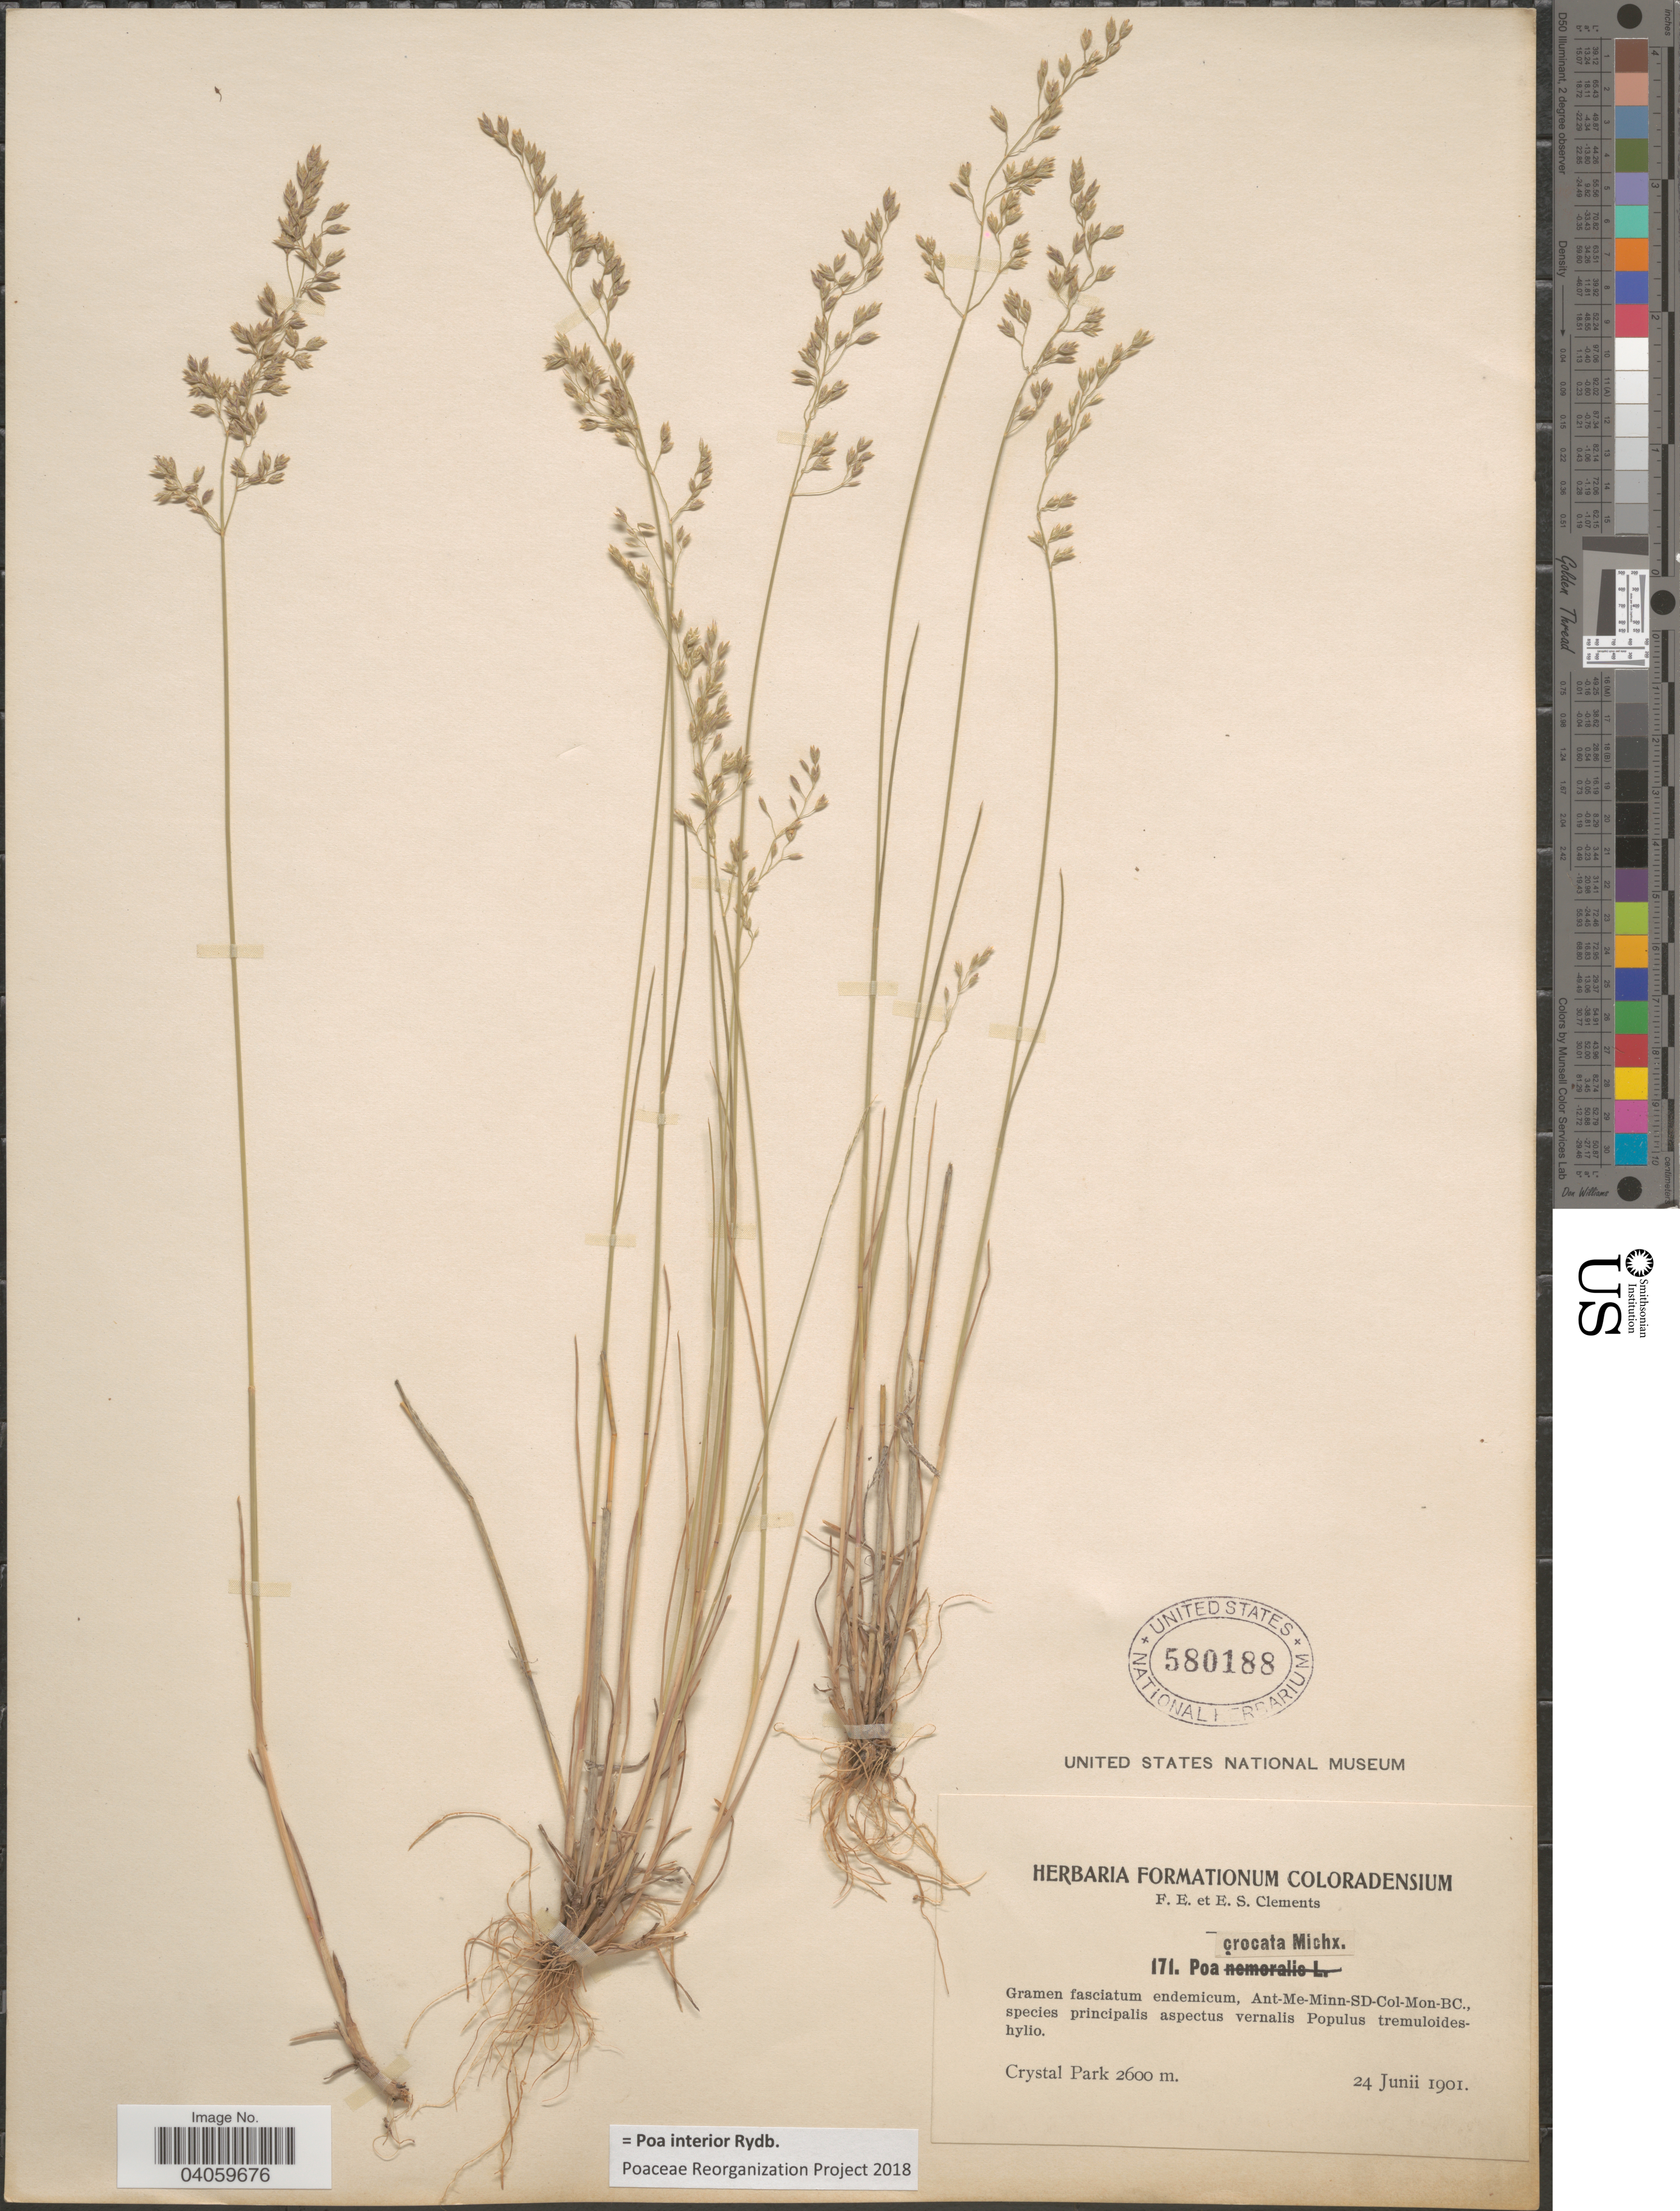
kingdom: Plantae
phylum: Tracheophyta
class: Liliopsida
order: Poales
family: Poaceae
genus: Poa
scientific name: Poa interior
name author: Rydb.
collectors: F. E. Clements & E. S. Clements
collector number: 171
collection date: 1901-06-24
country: United States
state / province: Colorado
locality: Crystal Park.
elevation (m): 2600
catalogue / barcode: US 580188